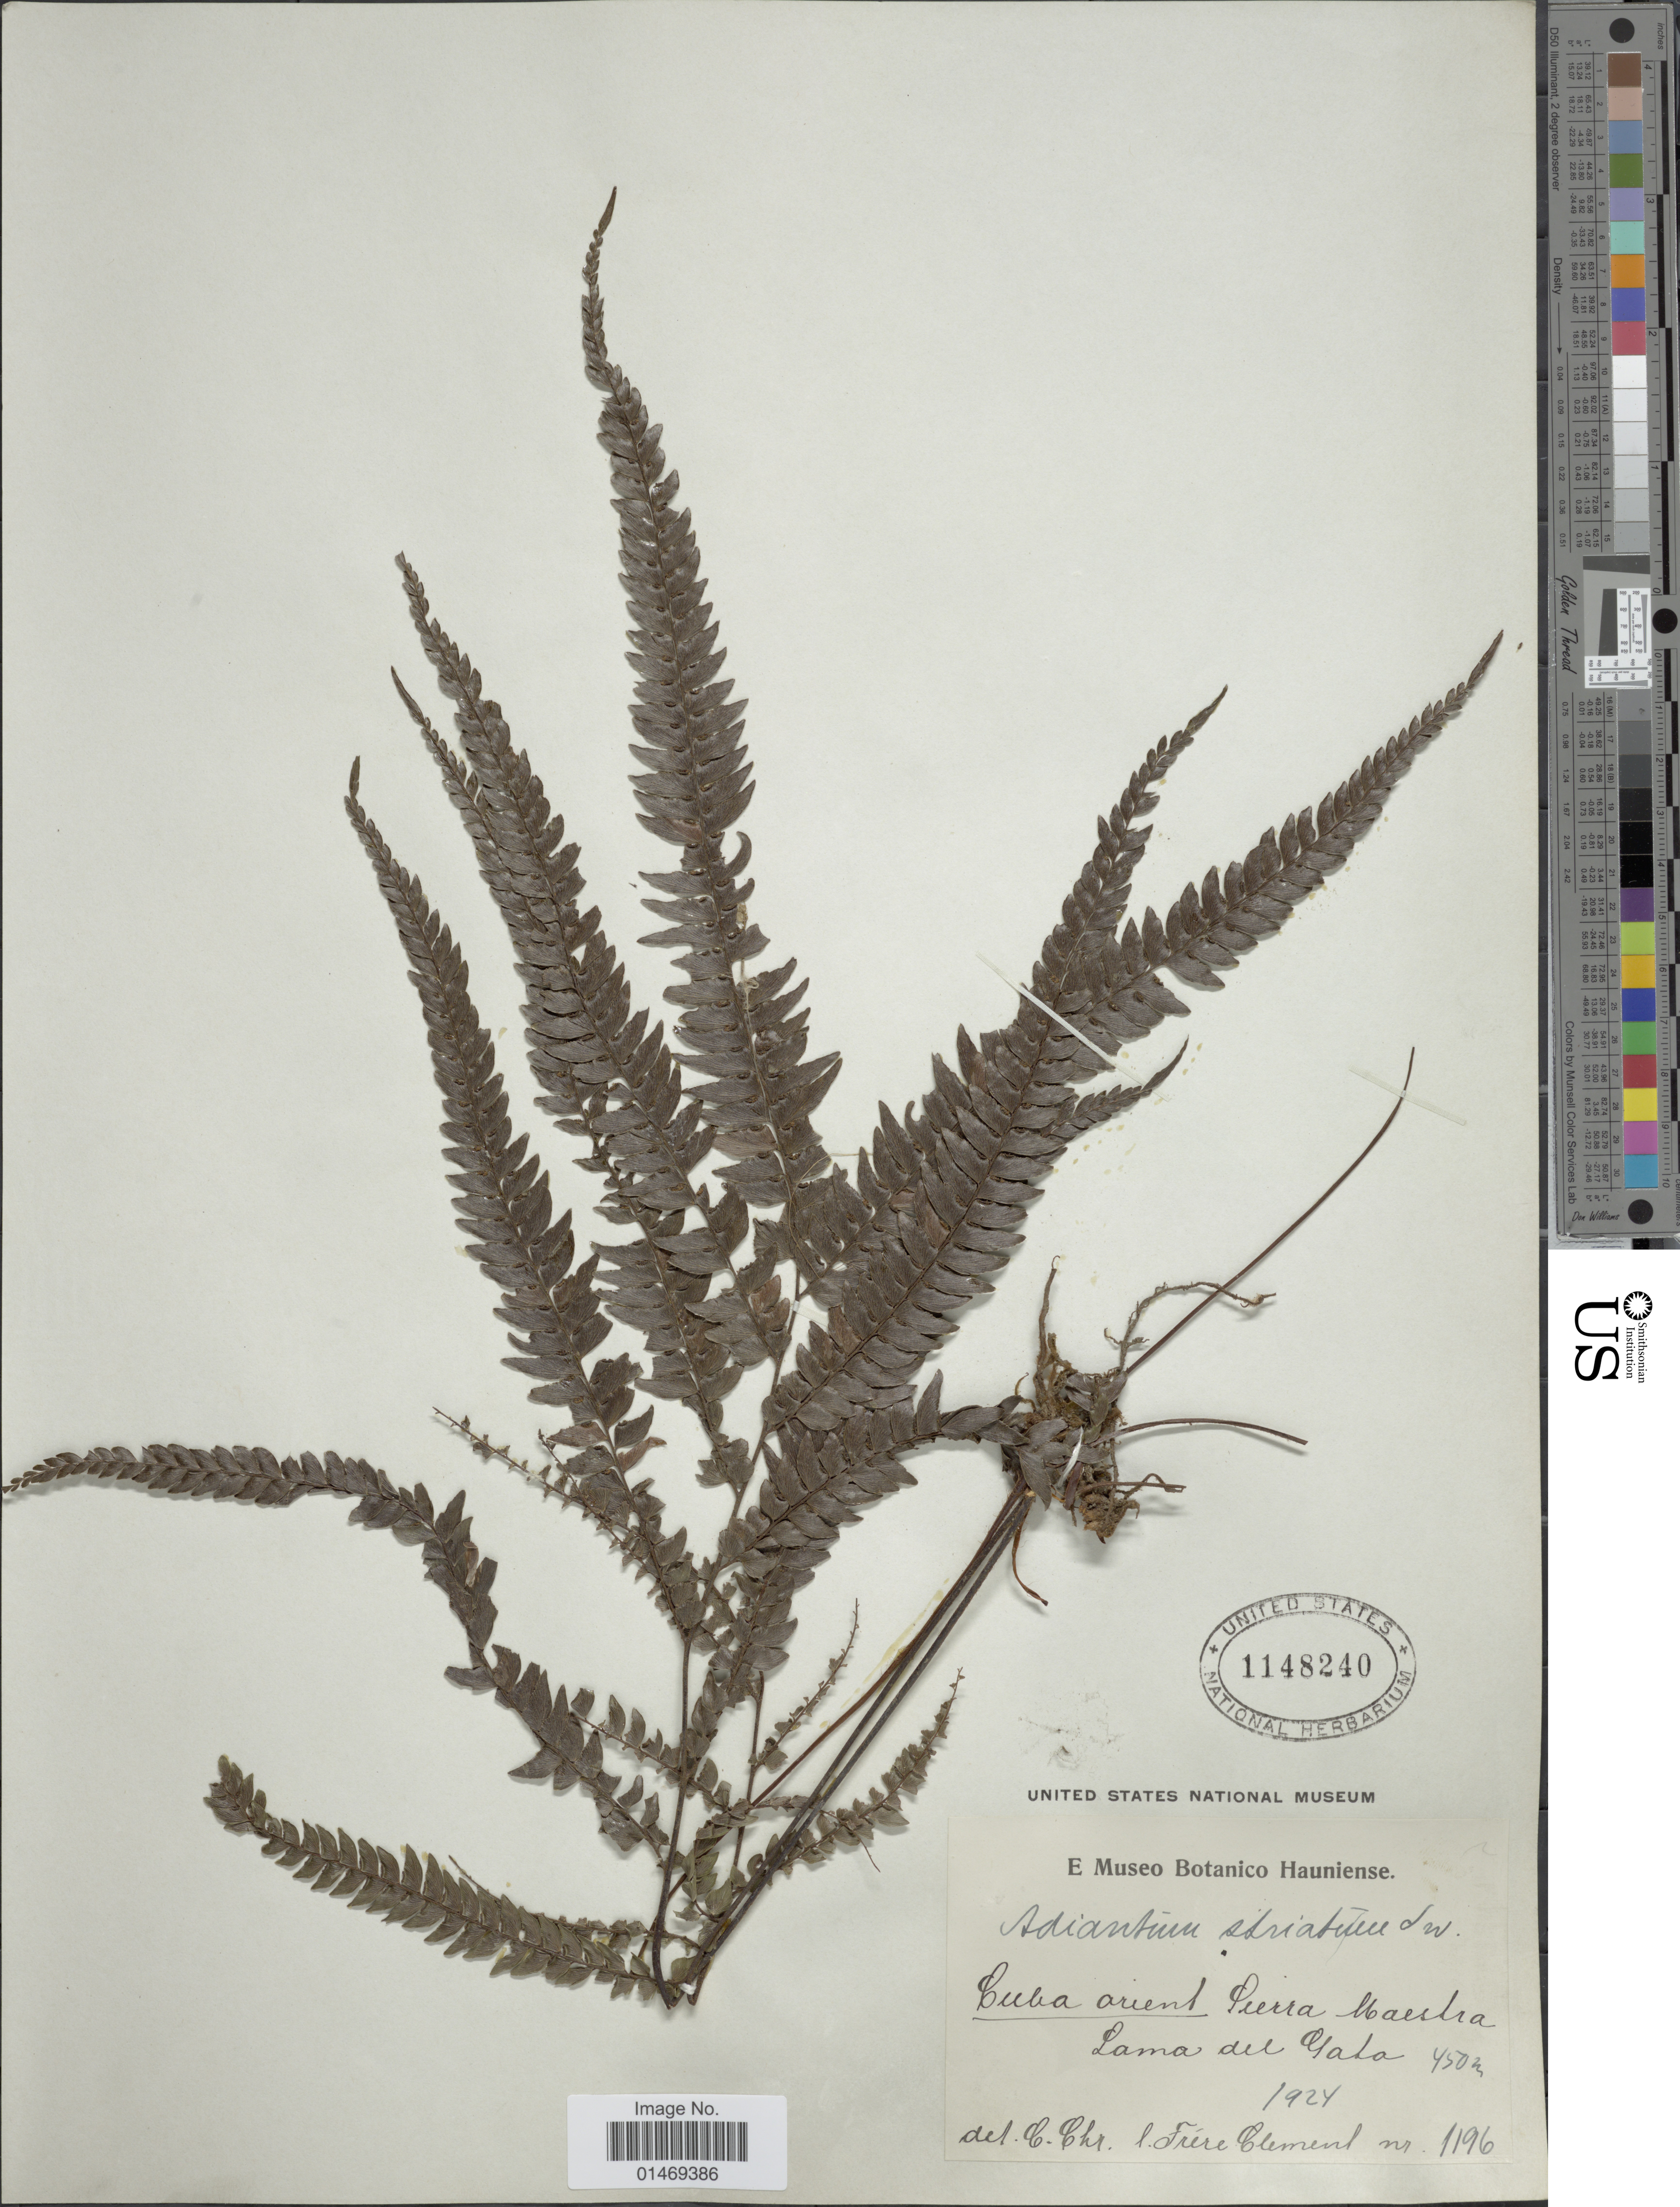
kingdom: Plantae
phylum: Tracheophyta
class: Polypodiopsida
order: Polypodiales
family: Pteridaceae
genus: Adiantum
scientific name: Adiantum pyramidale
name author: (L.) Willd.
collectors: B. Clement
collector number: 1196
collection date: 1924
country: Cuba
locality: Sierra Maestra, Lama del Yalo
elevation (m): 450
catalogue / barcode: US 1148240